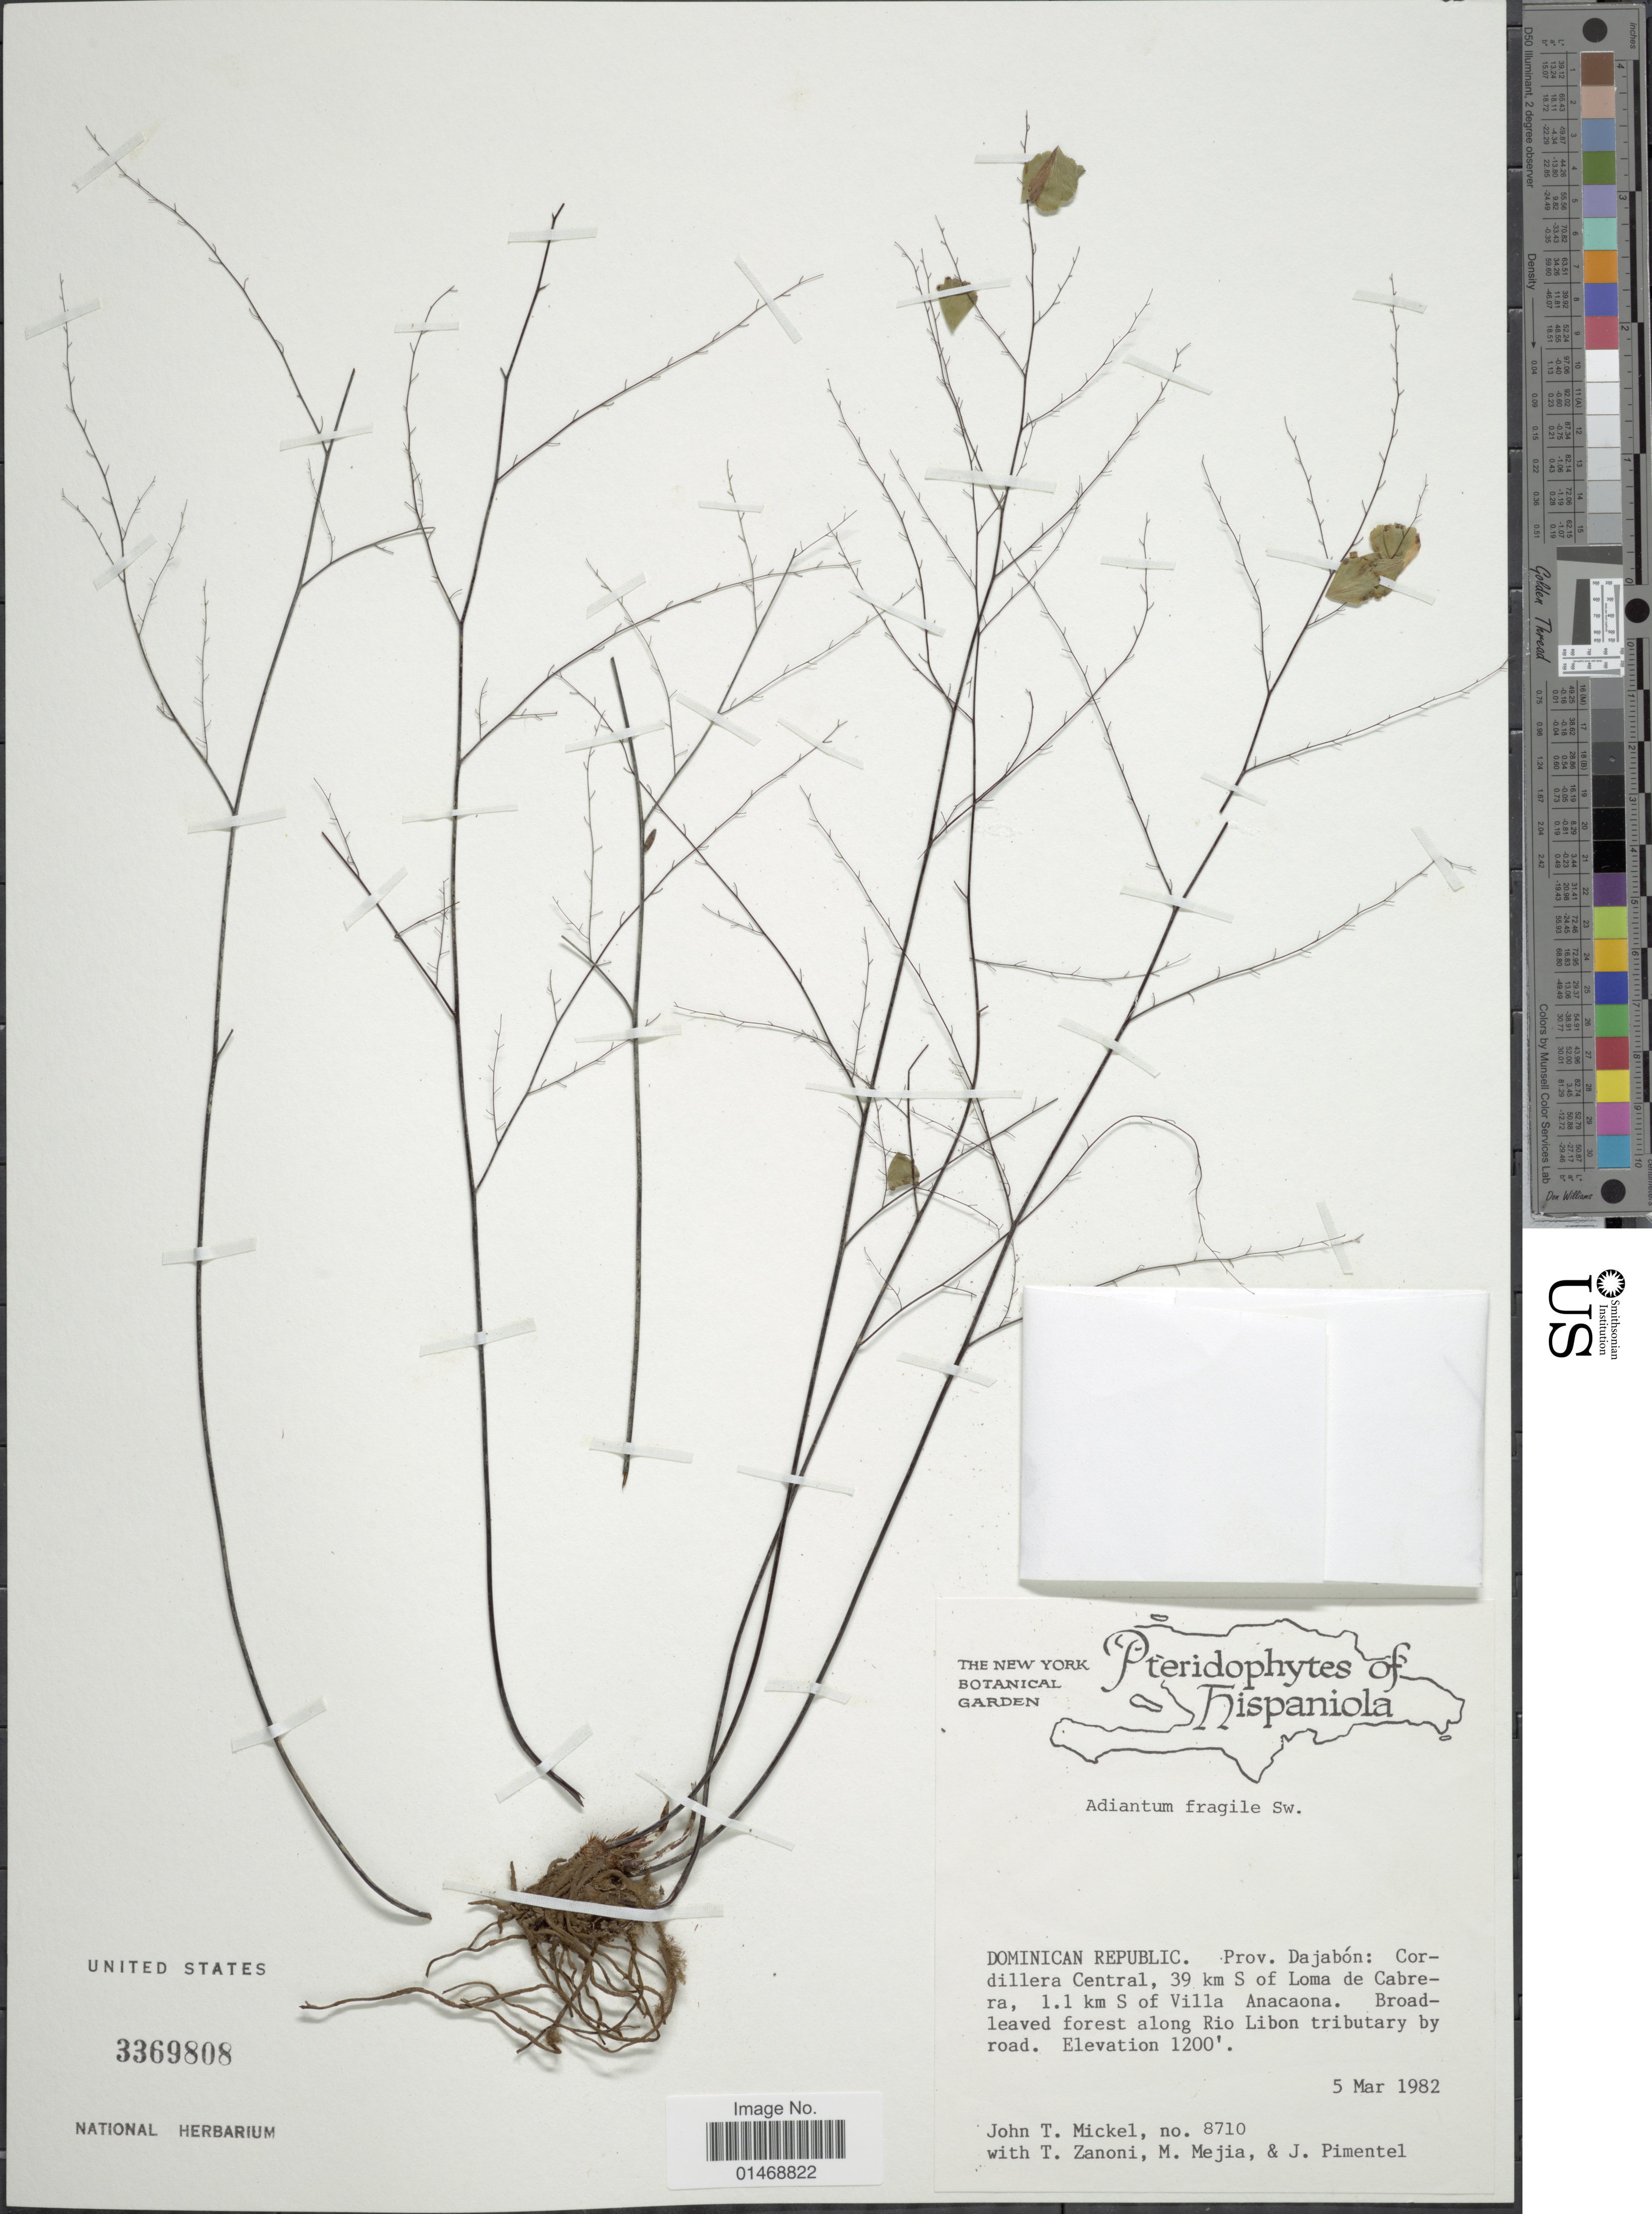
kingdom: Plantae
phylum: Tracheophyta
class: Polypodiopsida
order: Polypodiales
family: Pteridaceae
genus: Adiantum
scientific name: Adiantum fragile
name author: Sw.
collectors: J. T. Mickel, T. A. Zanoni, M. Mejia & J. Pimentel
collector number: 8710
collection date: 1982-03-05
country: Dominican Republic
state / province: Dajabón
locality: Cordillera Central, 39 km S of Loma de Cabrera, 1.1 km S of Villa Anacaona. Broadelaved forest along Rio Libon tributary by road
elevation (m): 366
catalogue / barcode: US 3369808